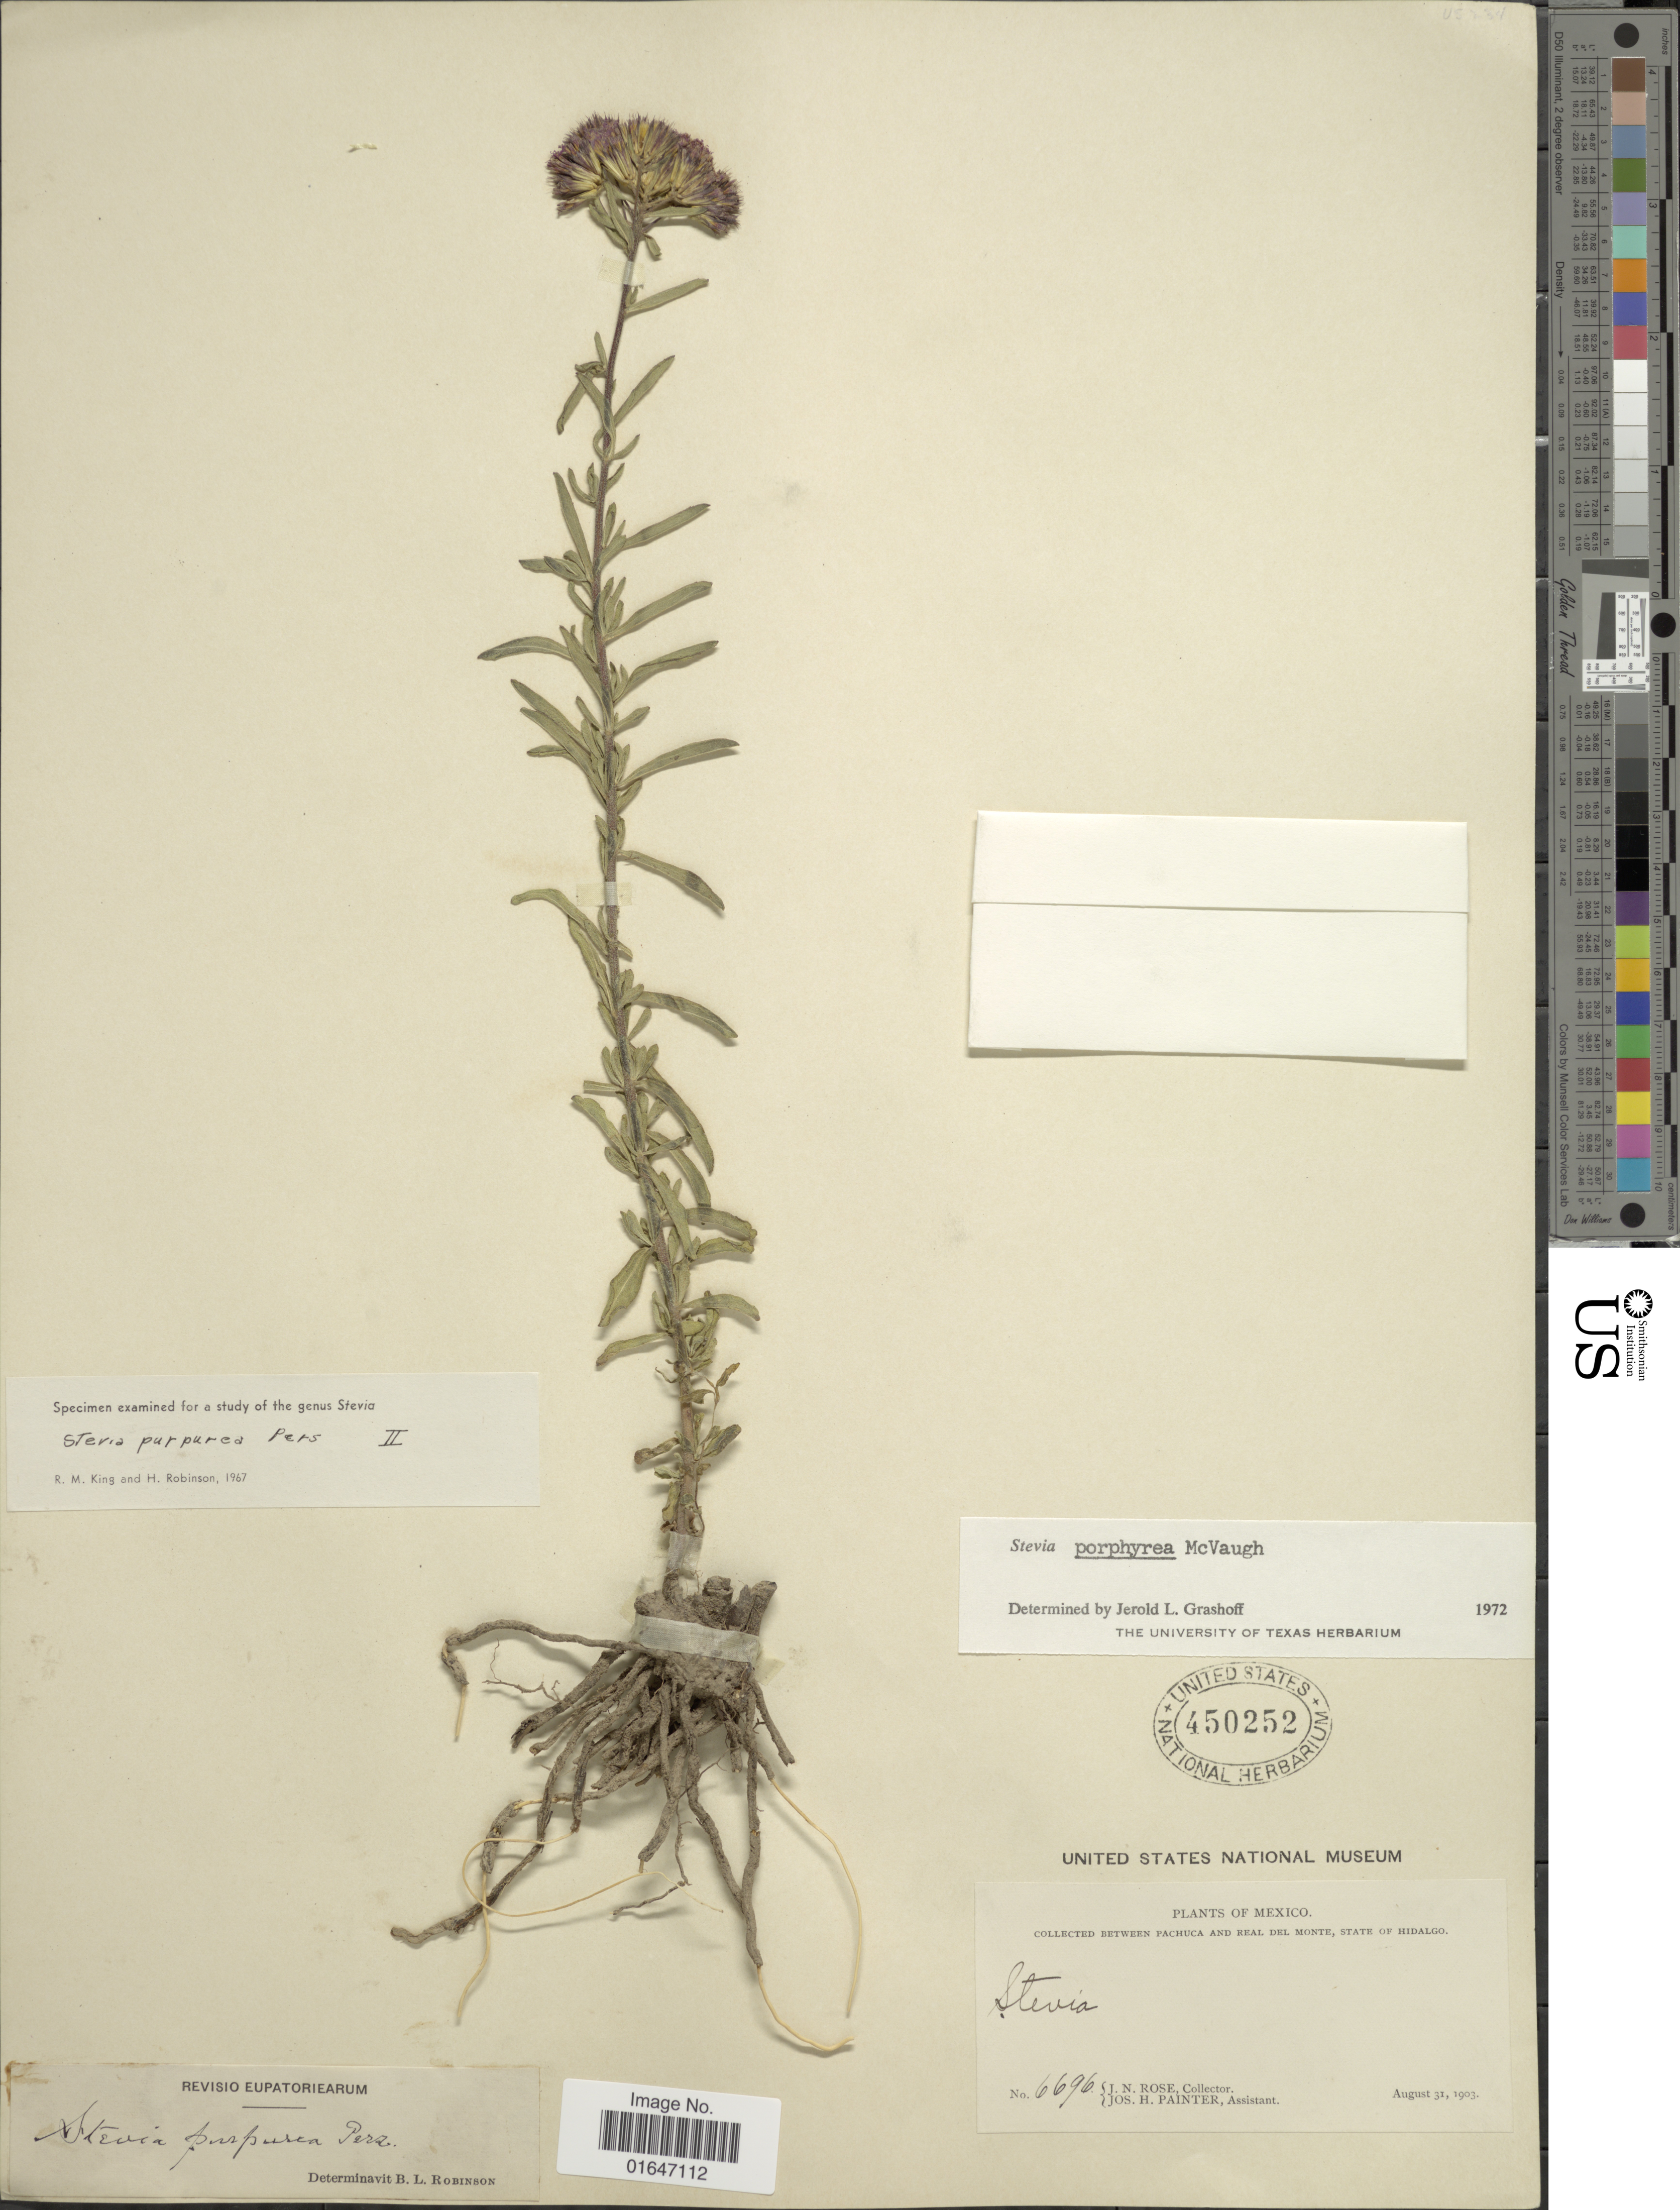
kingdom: Plantae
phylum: Tracheophyta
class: Magnoliopsida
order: Asterales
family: Asteraceae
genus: Stevia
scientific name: Stevia porphyrea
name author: McVaugh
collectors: J. N. Rose & J. H. Painter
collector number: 6696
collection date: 1903-08-31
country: Mexico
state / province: Hidalgo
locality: Between Pachuca and Real del Monte, State of Hidalgo.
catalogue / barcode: US 450252